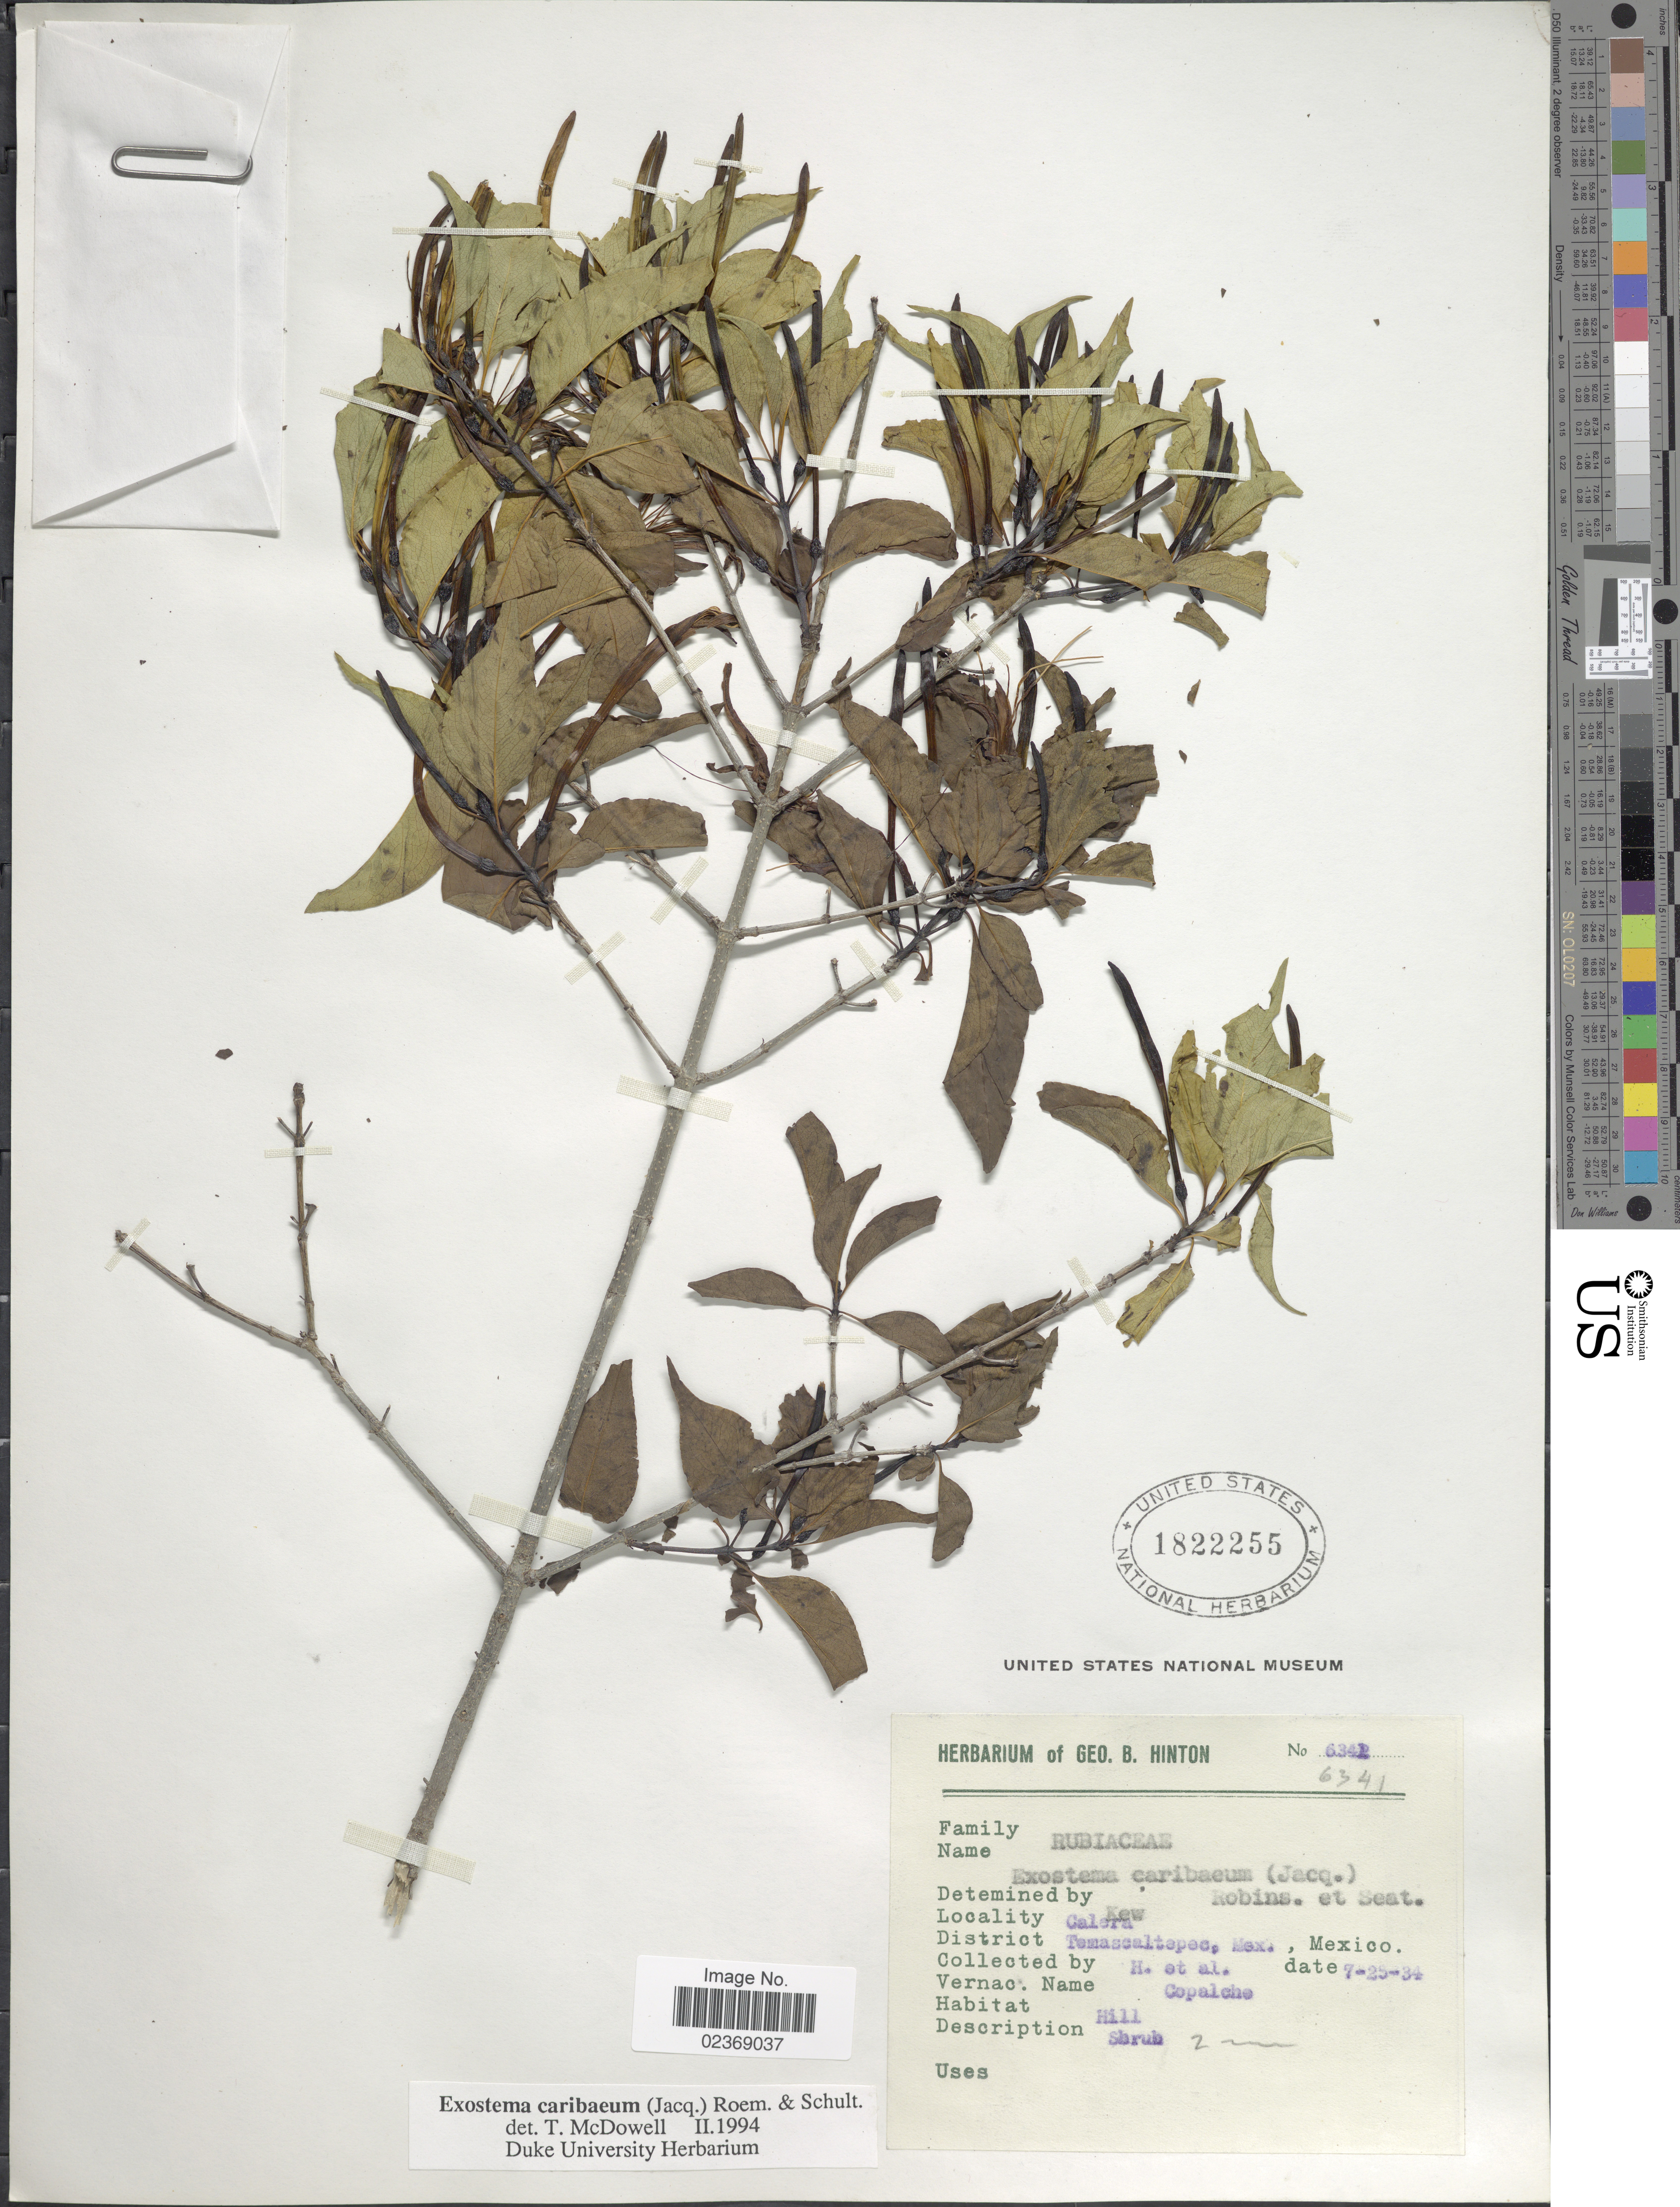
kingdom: Plantae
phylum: Tracheophyta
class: Magnoliopsida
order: Gentianales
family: Rubiaceae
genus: Exostema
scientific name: Exostema caribaeum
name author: (Jacq.) Roem. & Schult.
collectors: G. B. Hinton & et al.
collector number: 6341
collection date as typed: Transcribed d/m/y: 25/7/34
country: Mexico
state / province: México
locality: Calera, District Temascaltepec, Hill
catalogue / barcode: US 1822255